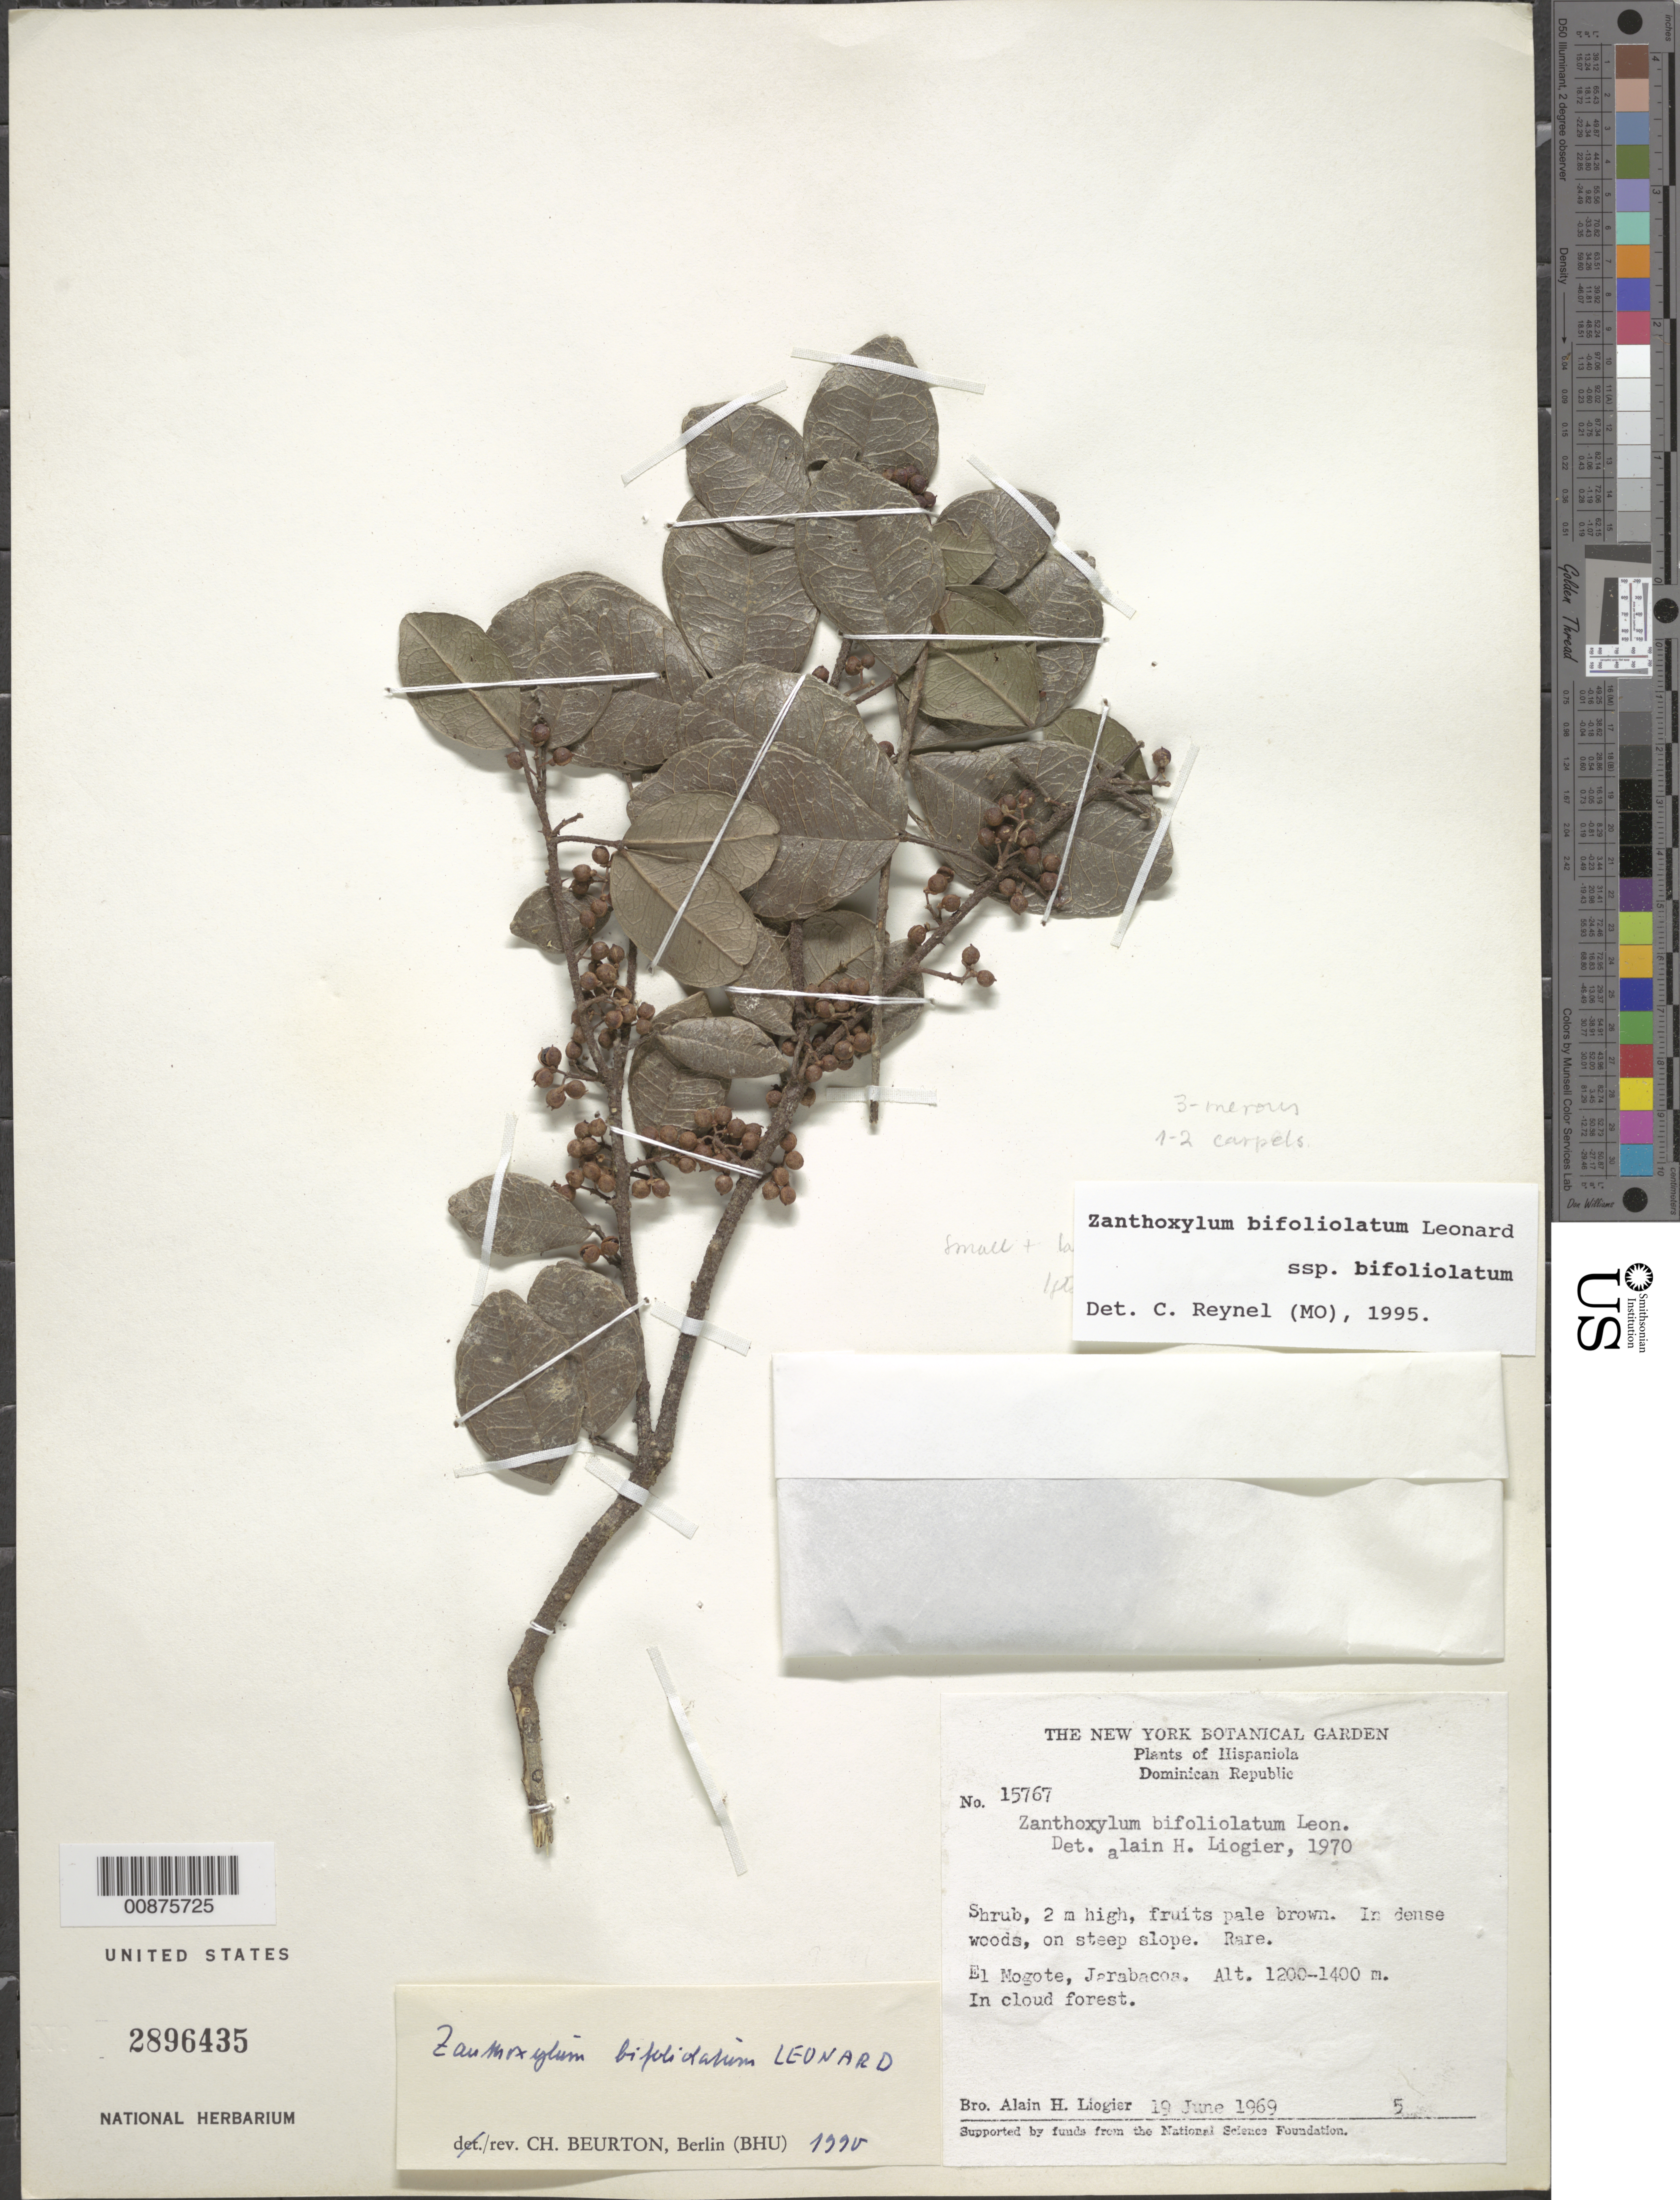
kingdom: Plantae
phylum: Tracheophyta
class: Magnoliopsida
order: Sapindales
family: Rutaceae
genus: Zanthoxylum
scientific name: Zanthoxylum bifoliolatum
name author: Leonard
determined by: Ryenel, C.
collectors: A. H. Liogier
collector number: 15767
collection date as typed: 19 Jun 1969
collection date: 1969-06-19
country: Dominican Republic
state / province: La Vega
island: Hispaniola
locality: El Mogote, Jarabacoa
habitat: In dense woods, on steep slope in cloud forest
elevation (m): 1200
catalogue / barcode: US 2896435